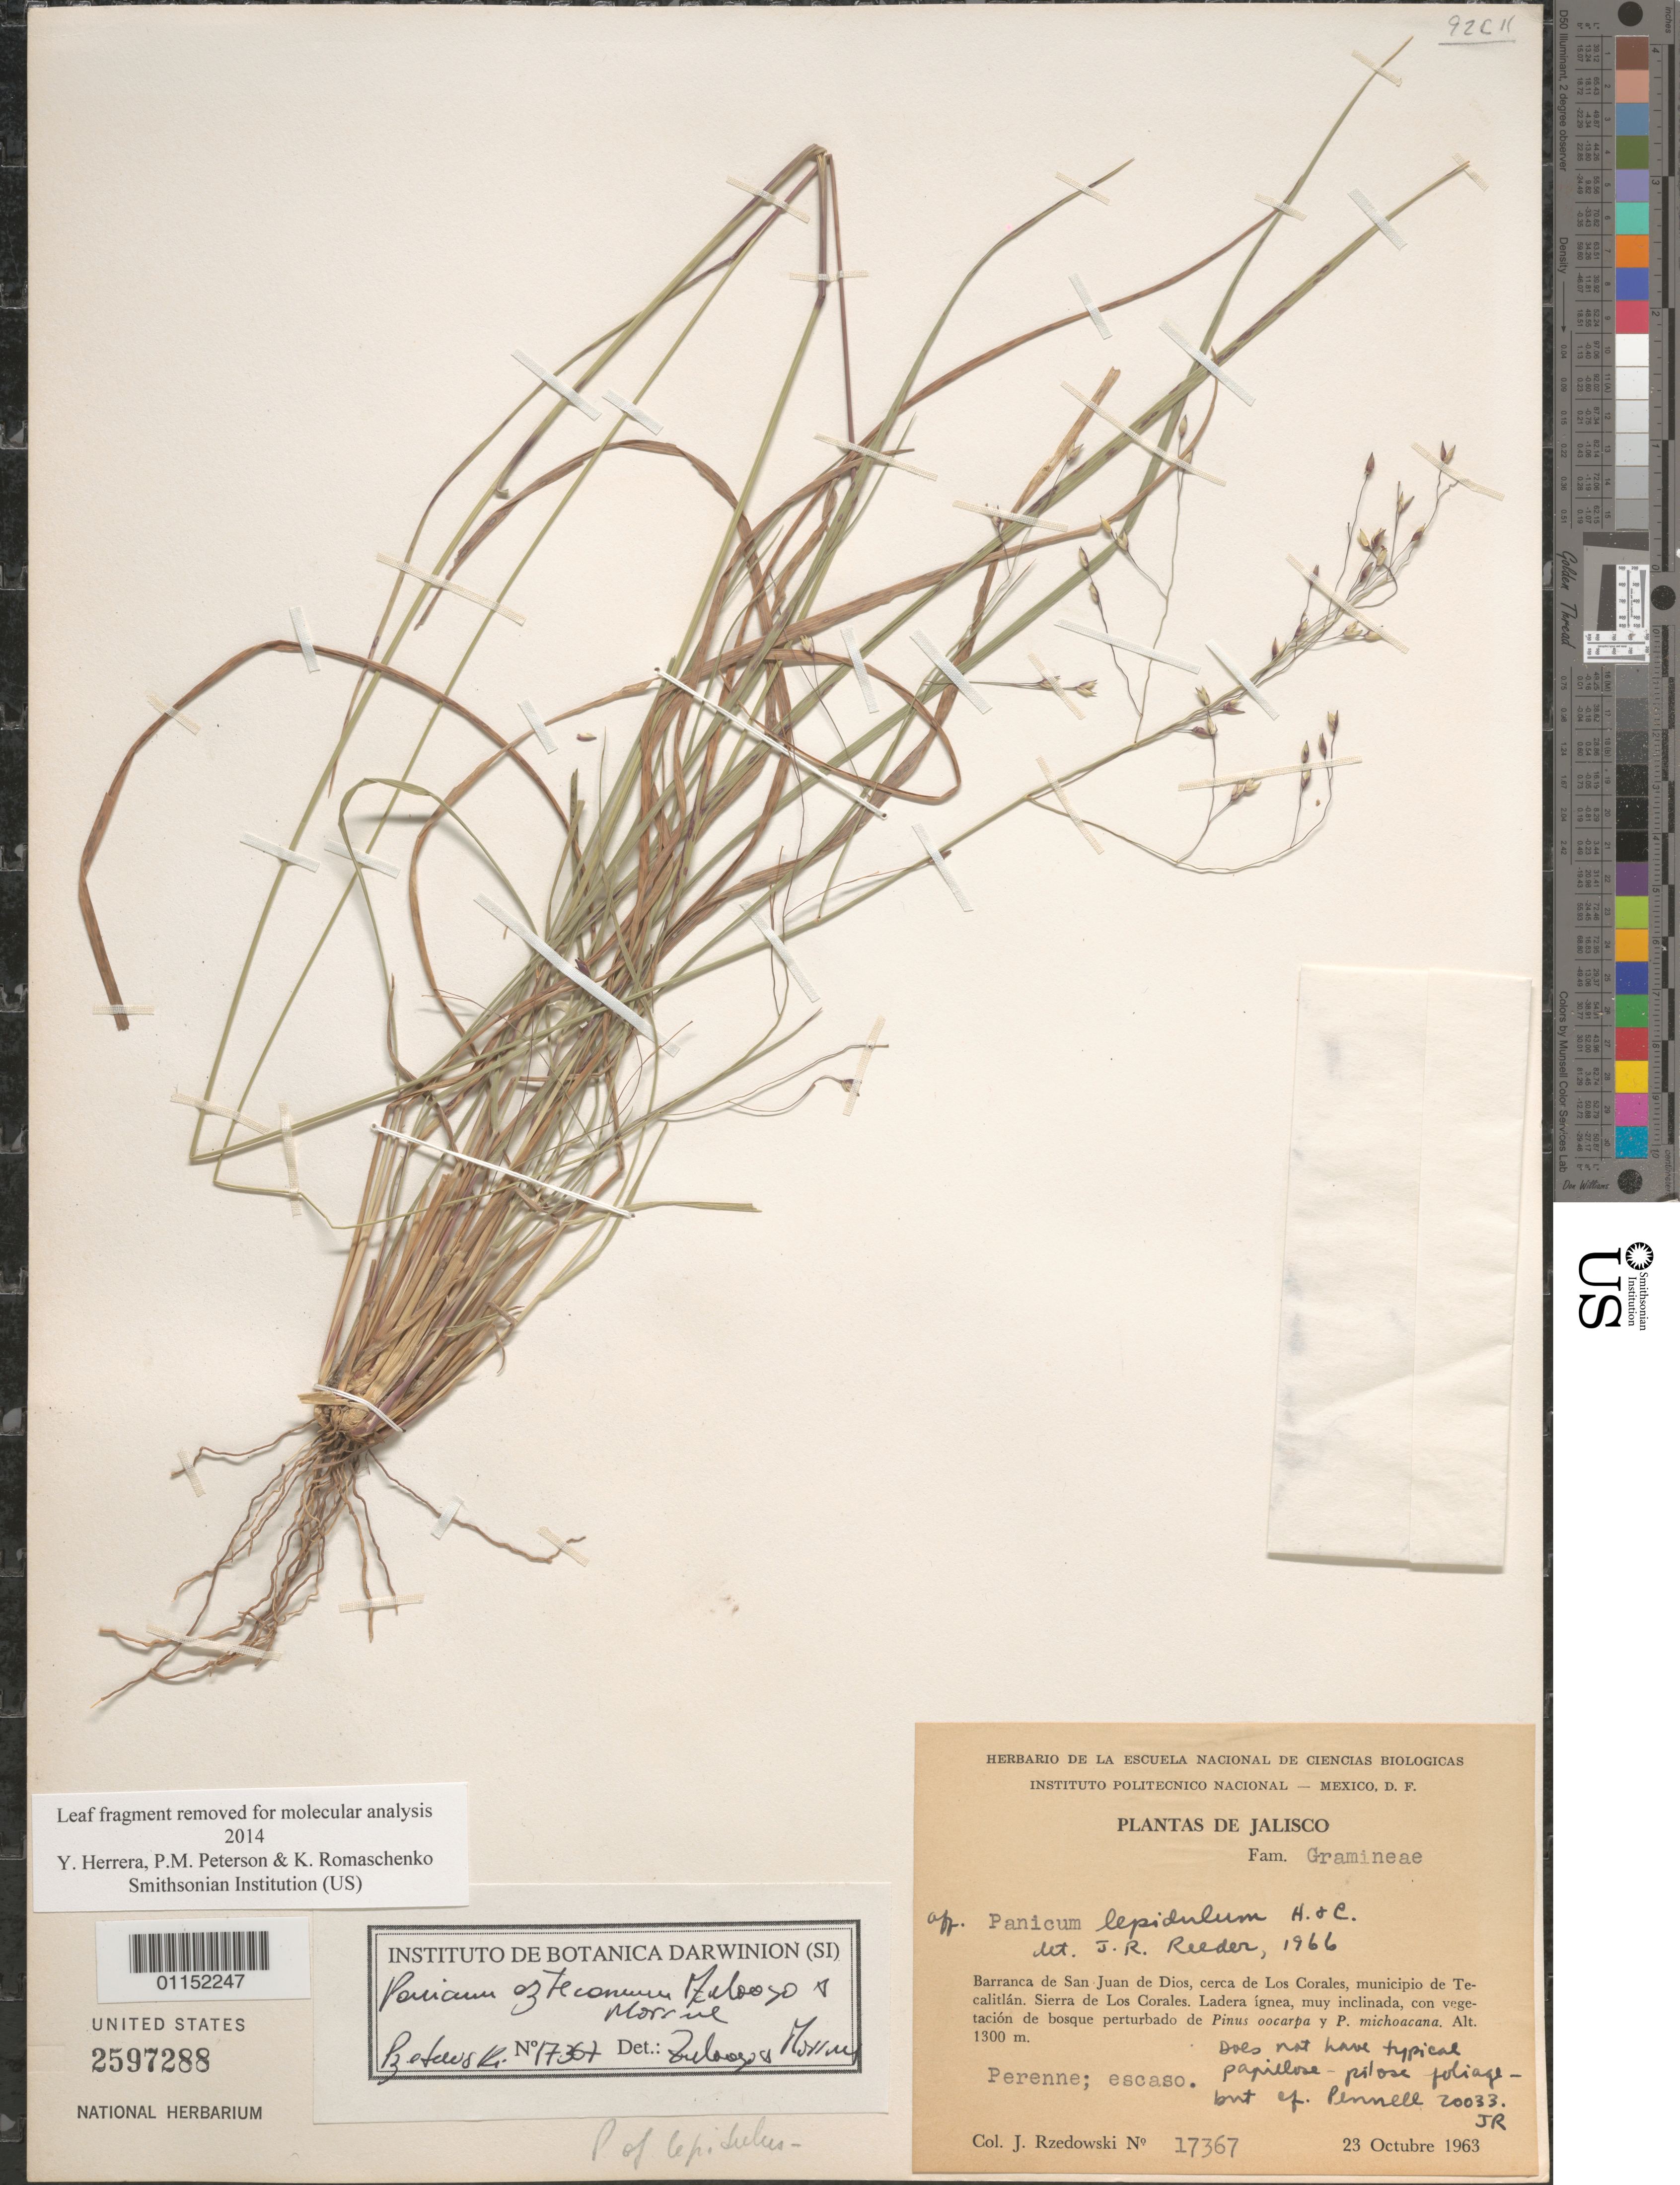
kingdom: Plantae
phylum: Tracheophyta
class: Liliopsida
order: Poales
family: Poaceae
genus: Panicum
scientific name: Panicum aztecanum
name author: Zuloaga & Morrone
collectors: J. Rzedowski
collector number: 17367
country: Mexico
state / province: Jalisco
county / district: Tecatitlán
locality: Barranca de San Juan de Dios, cerca de Los Carales, Sierra de Los Corales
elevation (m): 1300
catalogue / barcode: US 2597288